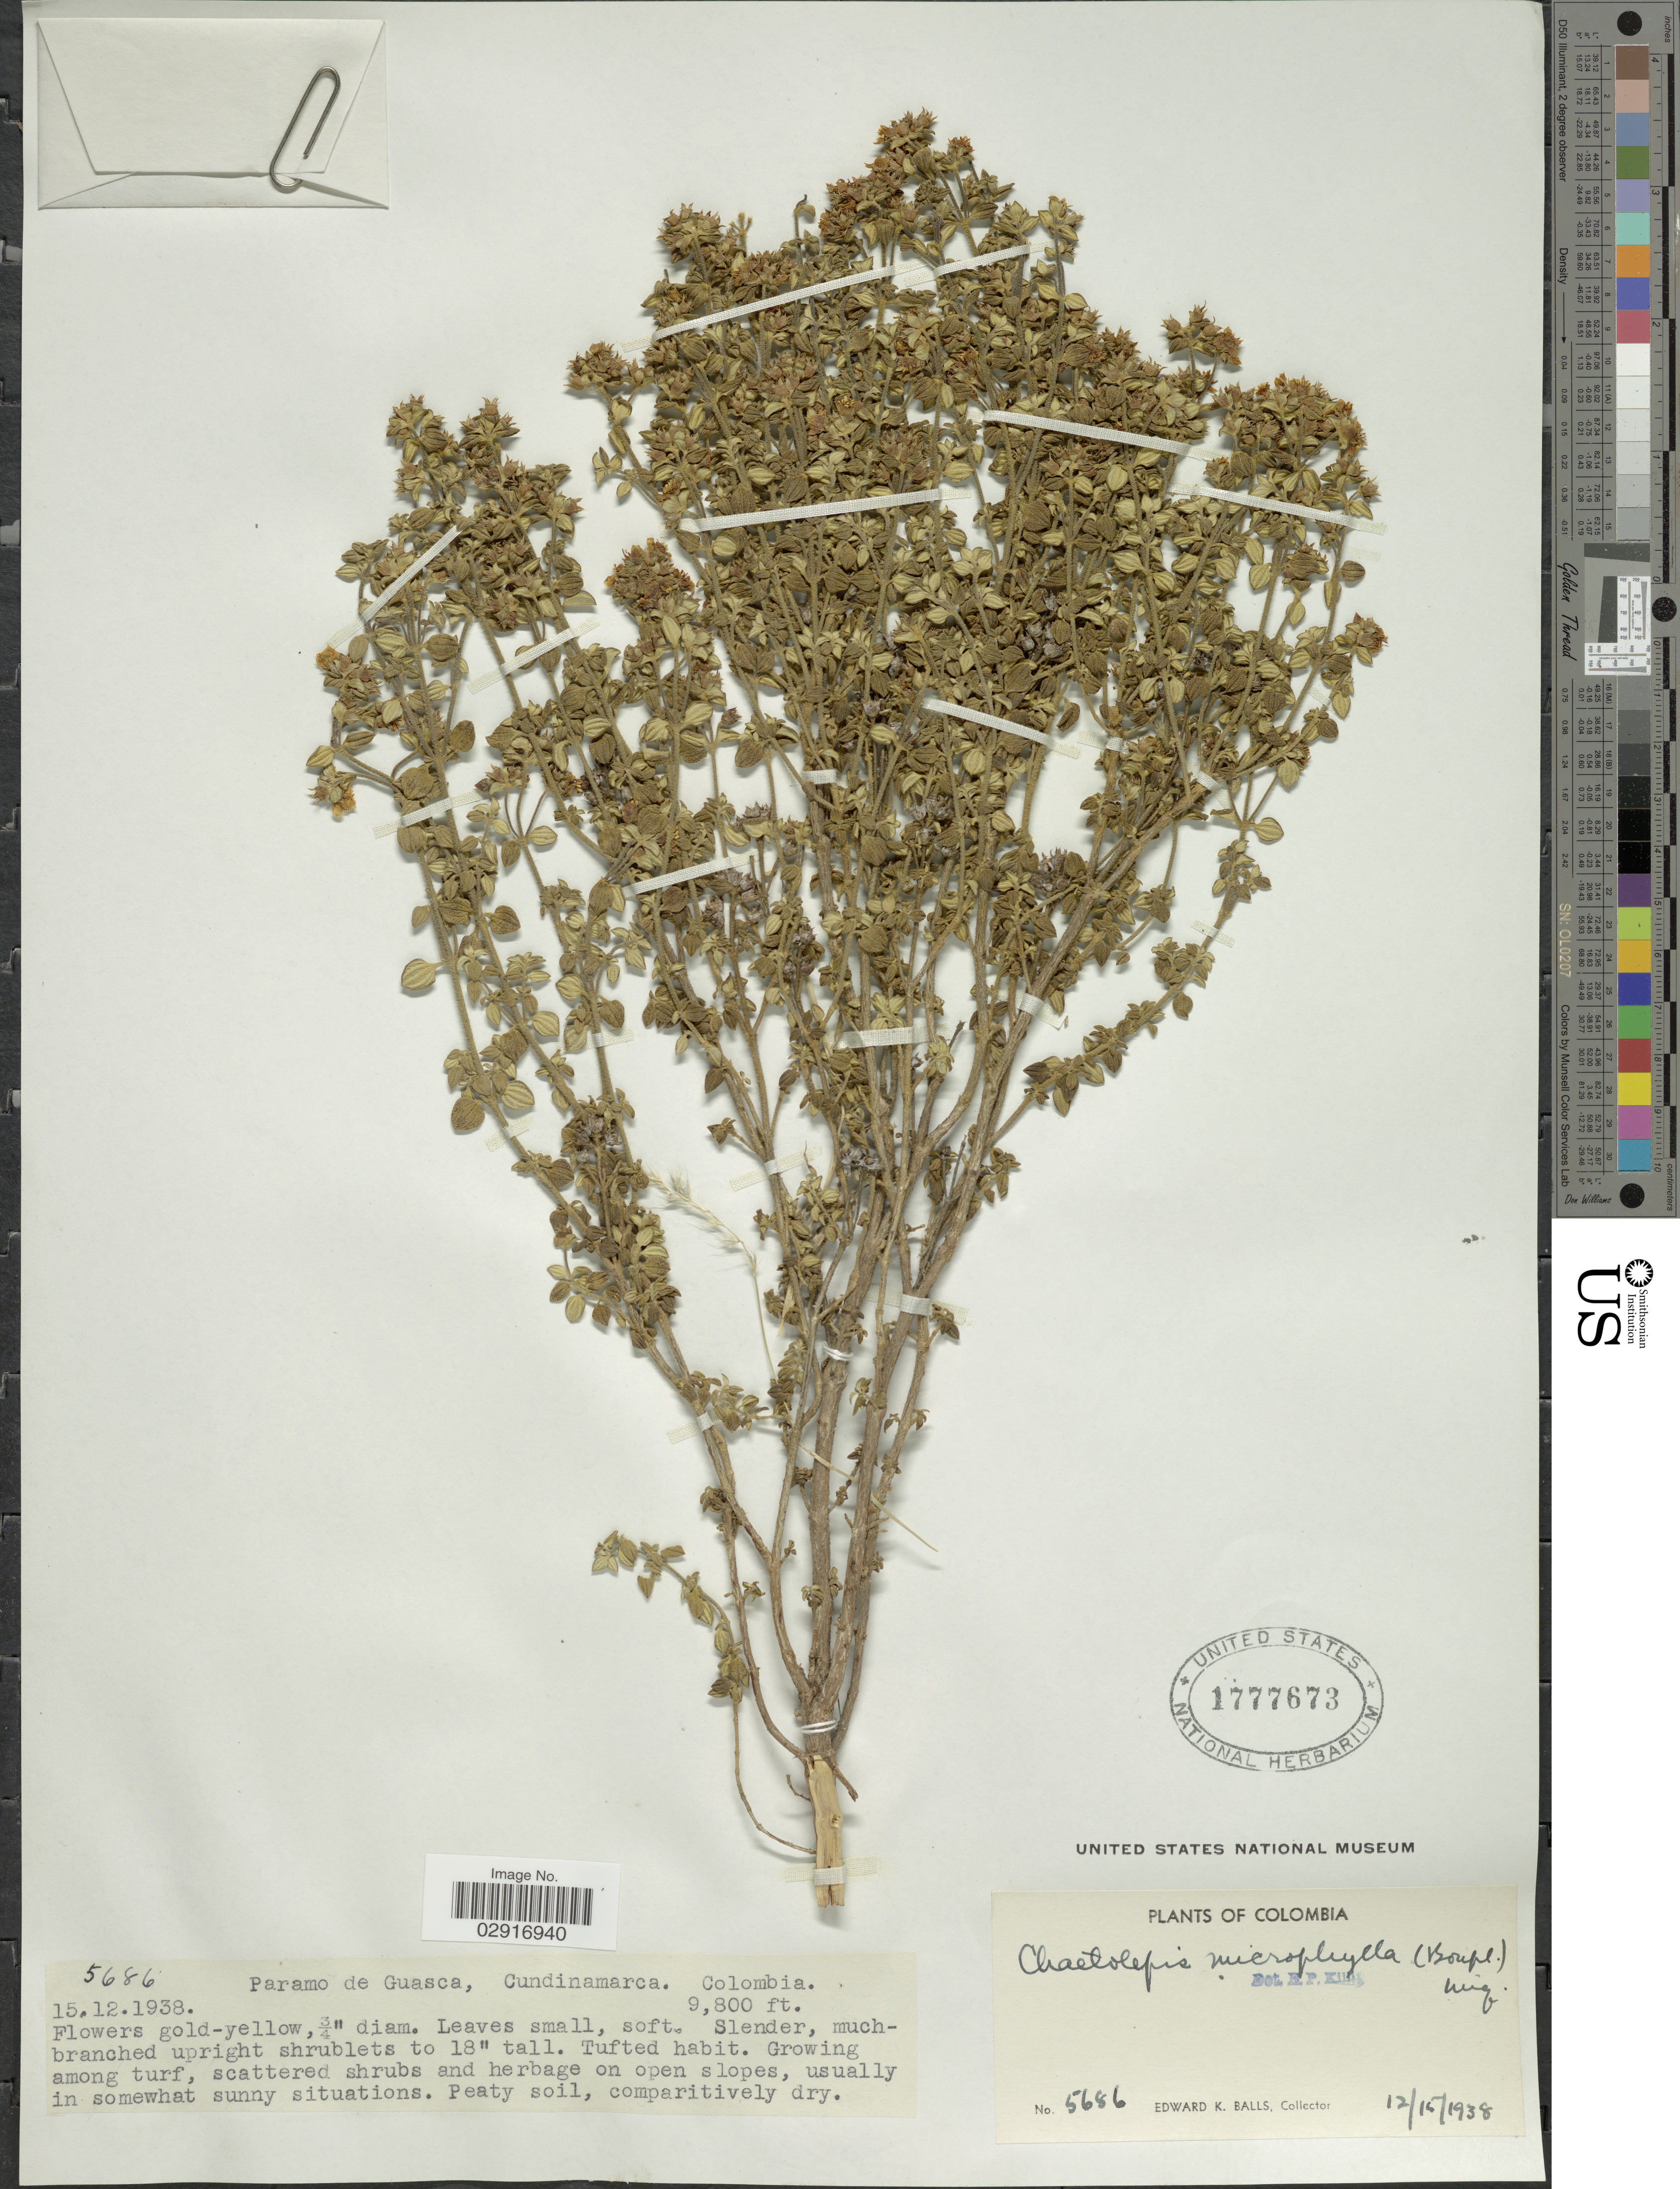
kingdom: Plantae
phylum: Tracheophyta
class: Magnoliopsida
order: Myrtales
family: Melastomataceae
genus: Chaetolepis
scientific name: Chaetolepis microphylla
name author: (Bonpl.) Miq.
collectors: E. K. Balls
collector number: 5686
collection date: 1938-12-15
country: Colombia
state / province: Cundinamarca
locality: Paramo de Guasca.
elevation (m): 2987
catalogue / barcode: US 1777673